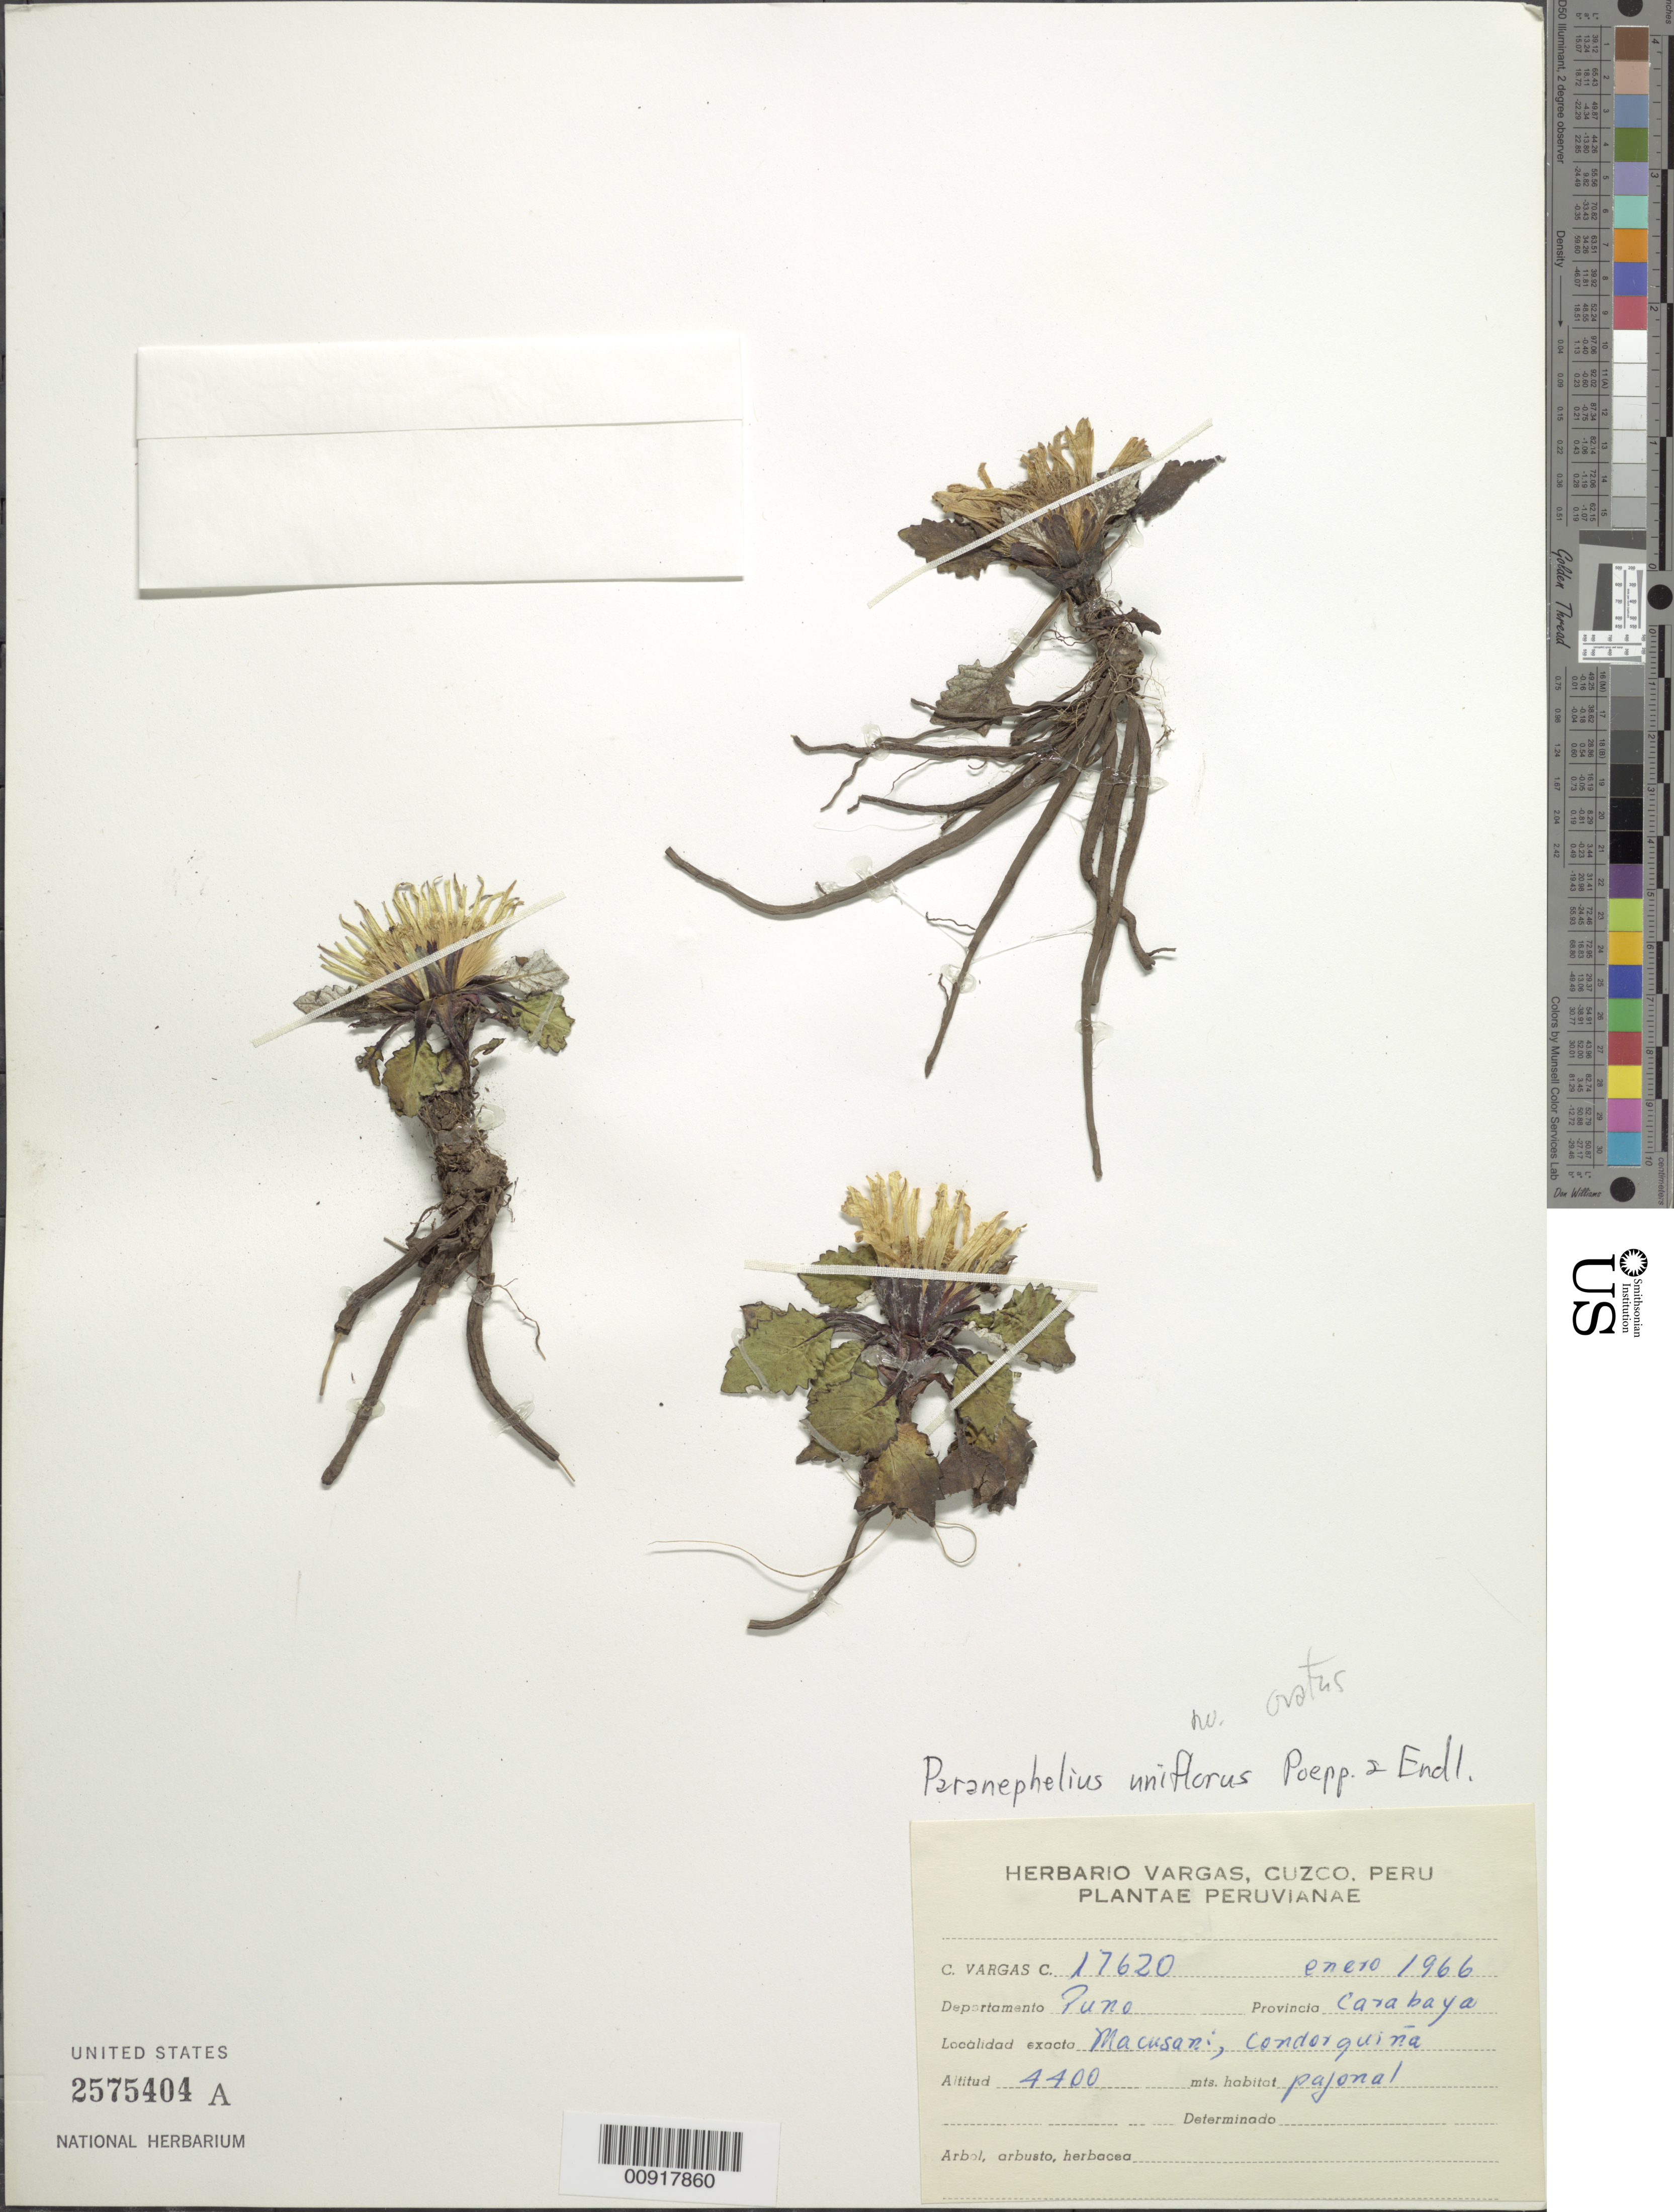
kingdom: Plantae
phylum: Tracheophyta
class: Magnoliopsida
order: Asterales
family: Asteraceae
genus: Paranephelius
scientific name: Paranephelius ovatus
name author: A. Gray ex Wedd.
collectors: C. Vargas C.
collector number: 17620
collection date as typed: January 1966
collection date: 1966-01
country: Peru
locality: Prov. Carabaya, Dpto. Puno, Macusari, Condorquiña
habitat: Pajonal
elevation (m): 4400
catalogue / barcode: US 2575404A